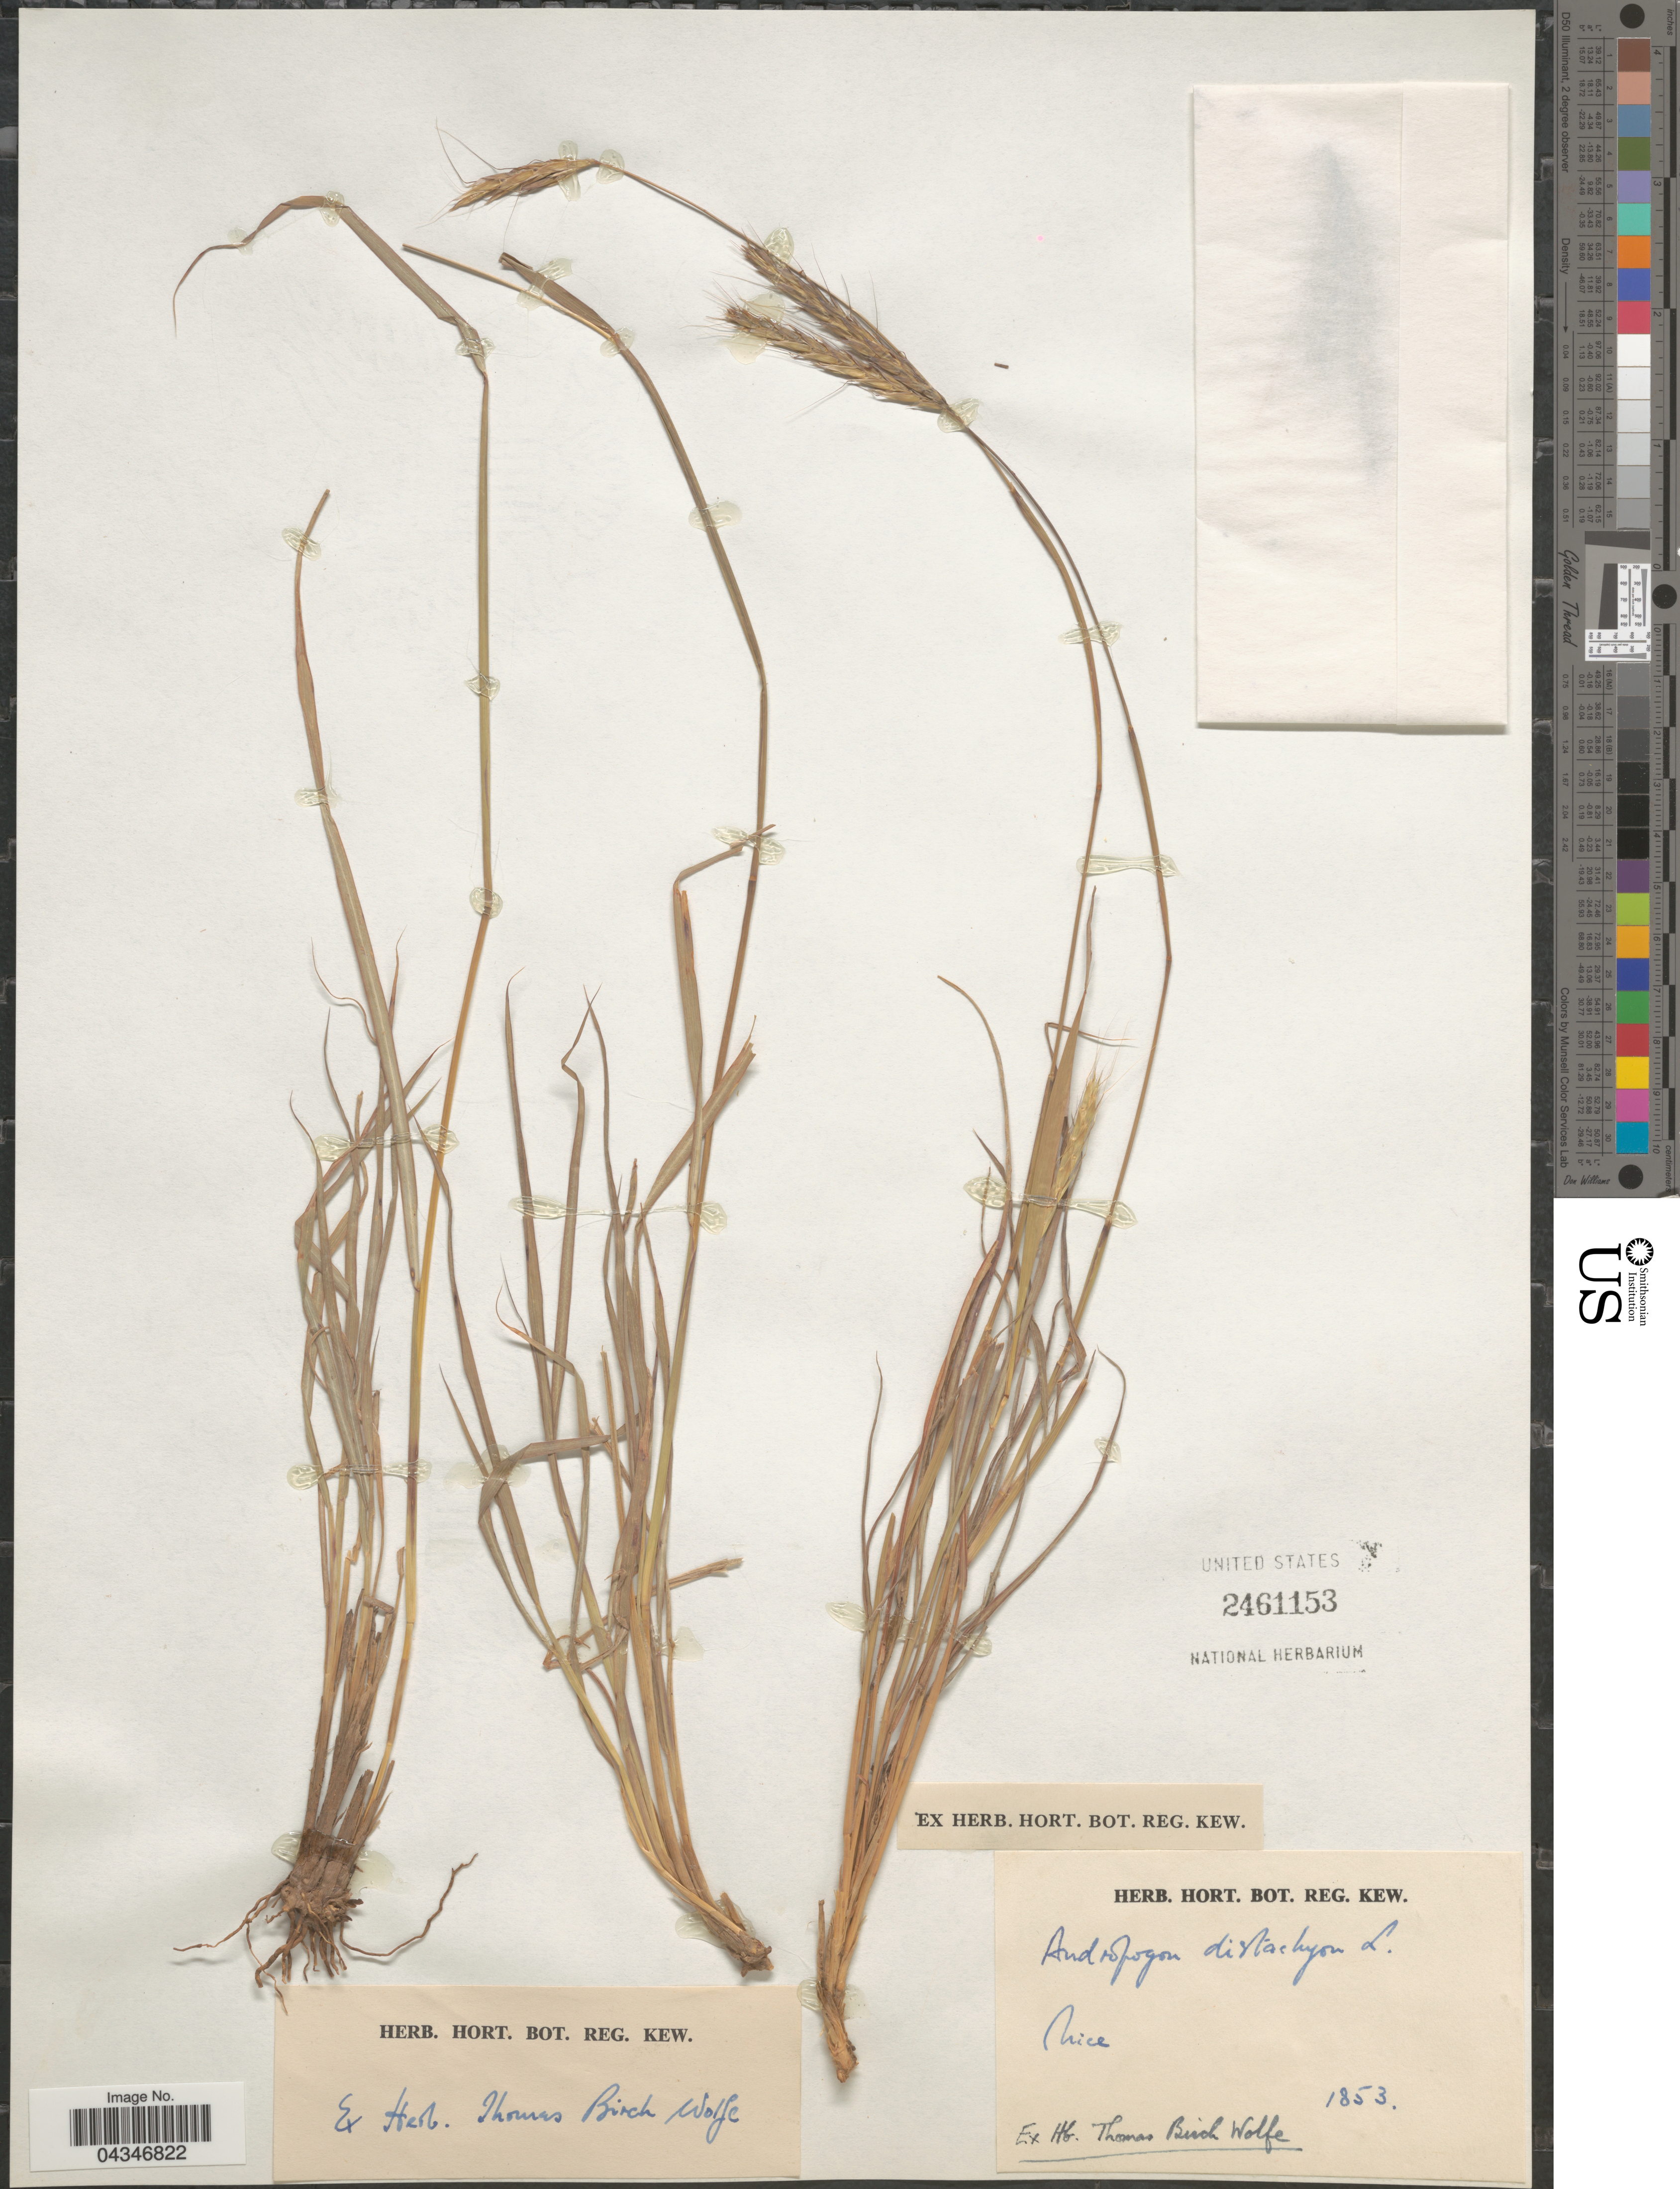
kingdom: Plantae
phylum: Tracheophyta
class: Liliopsida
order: Poales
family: Poaceae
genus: Andropogon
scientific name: Andropogon distachyos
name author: L.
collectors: Ex herb. Thomas Birch Wolfe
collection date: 1853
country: France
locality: Nice.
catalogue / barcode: US 2461153